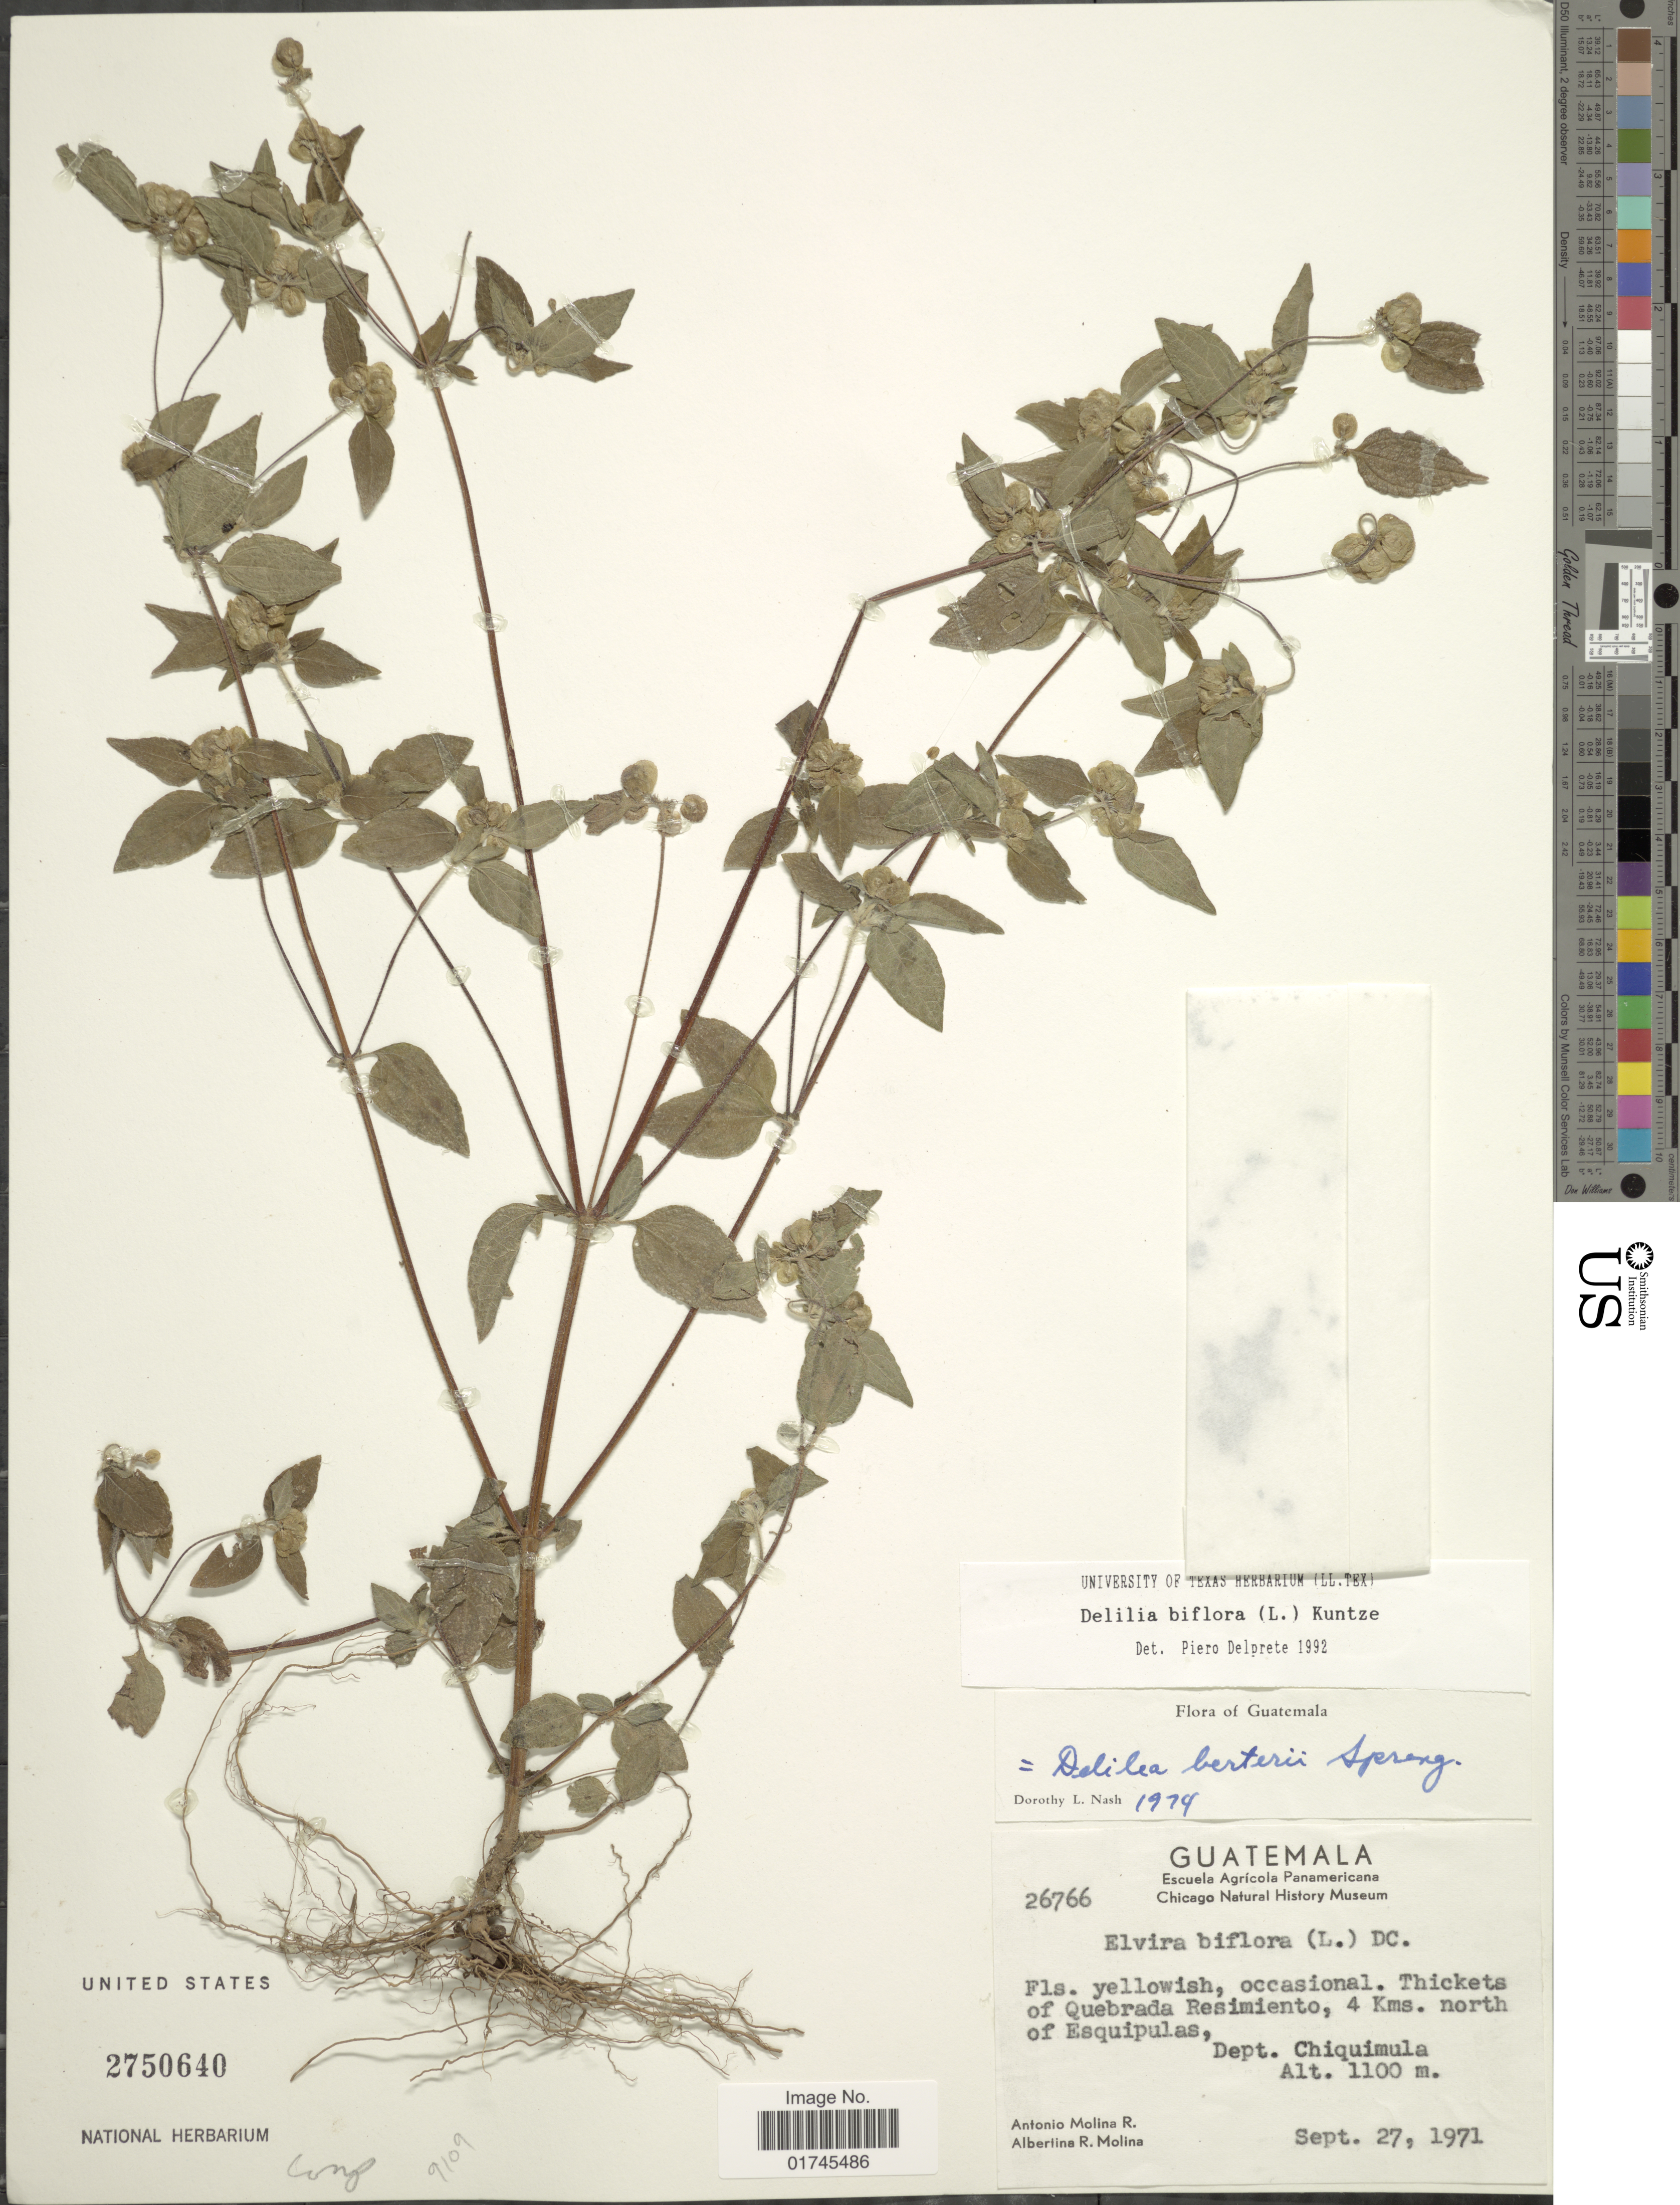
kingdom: Plantae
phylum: Tracheophyta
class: Magnoliopsida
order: Asterales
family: Asteraceae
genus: Delilia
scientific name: Delilia biflora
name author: (L.) Kuntze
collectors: A. Molina R. & A. R. Molina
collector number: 26766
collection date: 1971-09-27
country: Guatemala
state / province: Chiquimula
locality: Thickets of Quebrada Resimiento, 4 Kms. north of Esquipulas, Dept. Chiquimula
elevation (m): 1100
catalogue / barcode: US 2750640